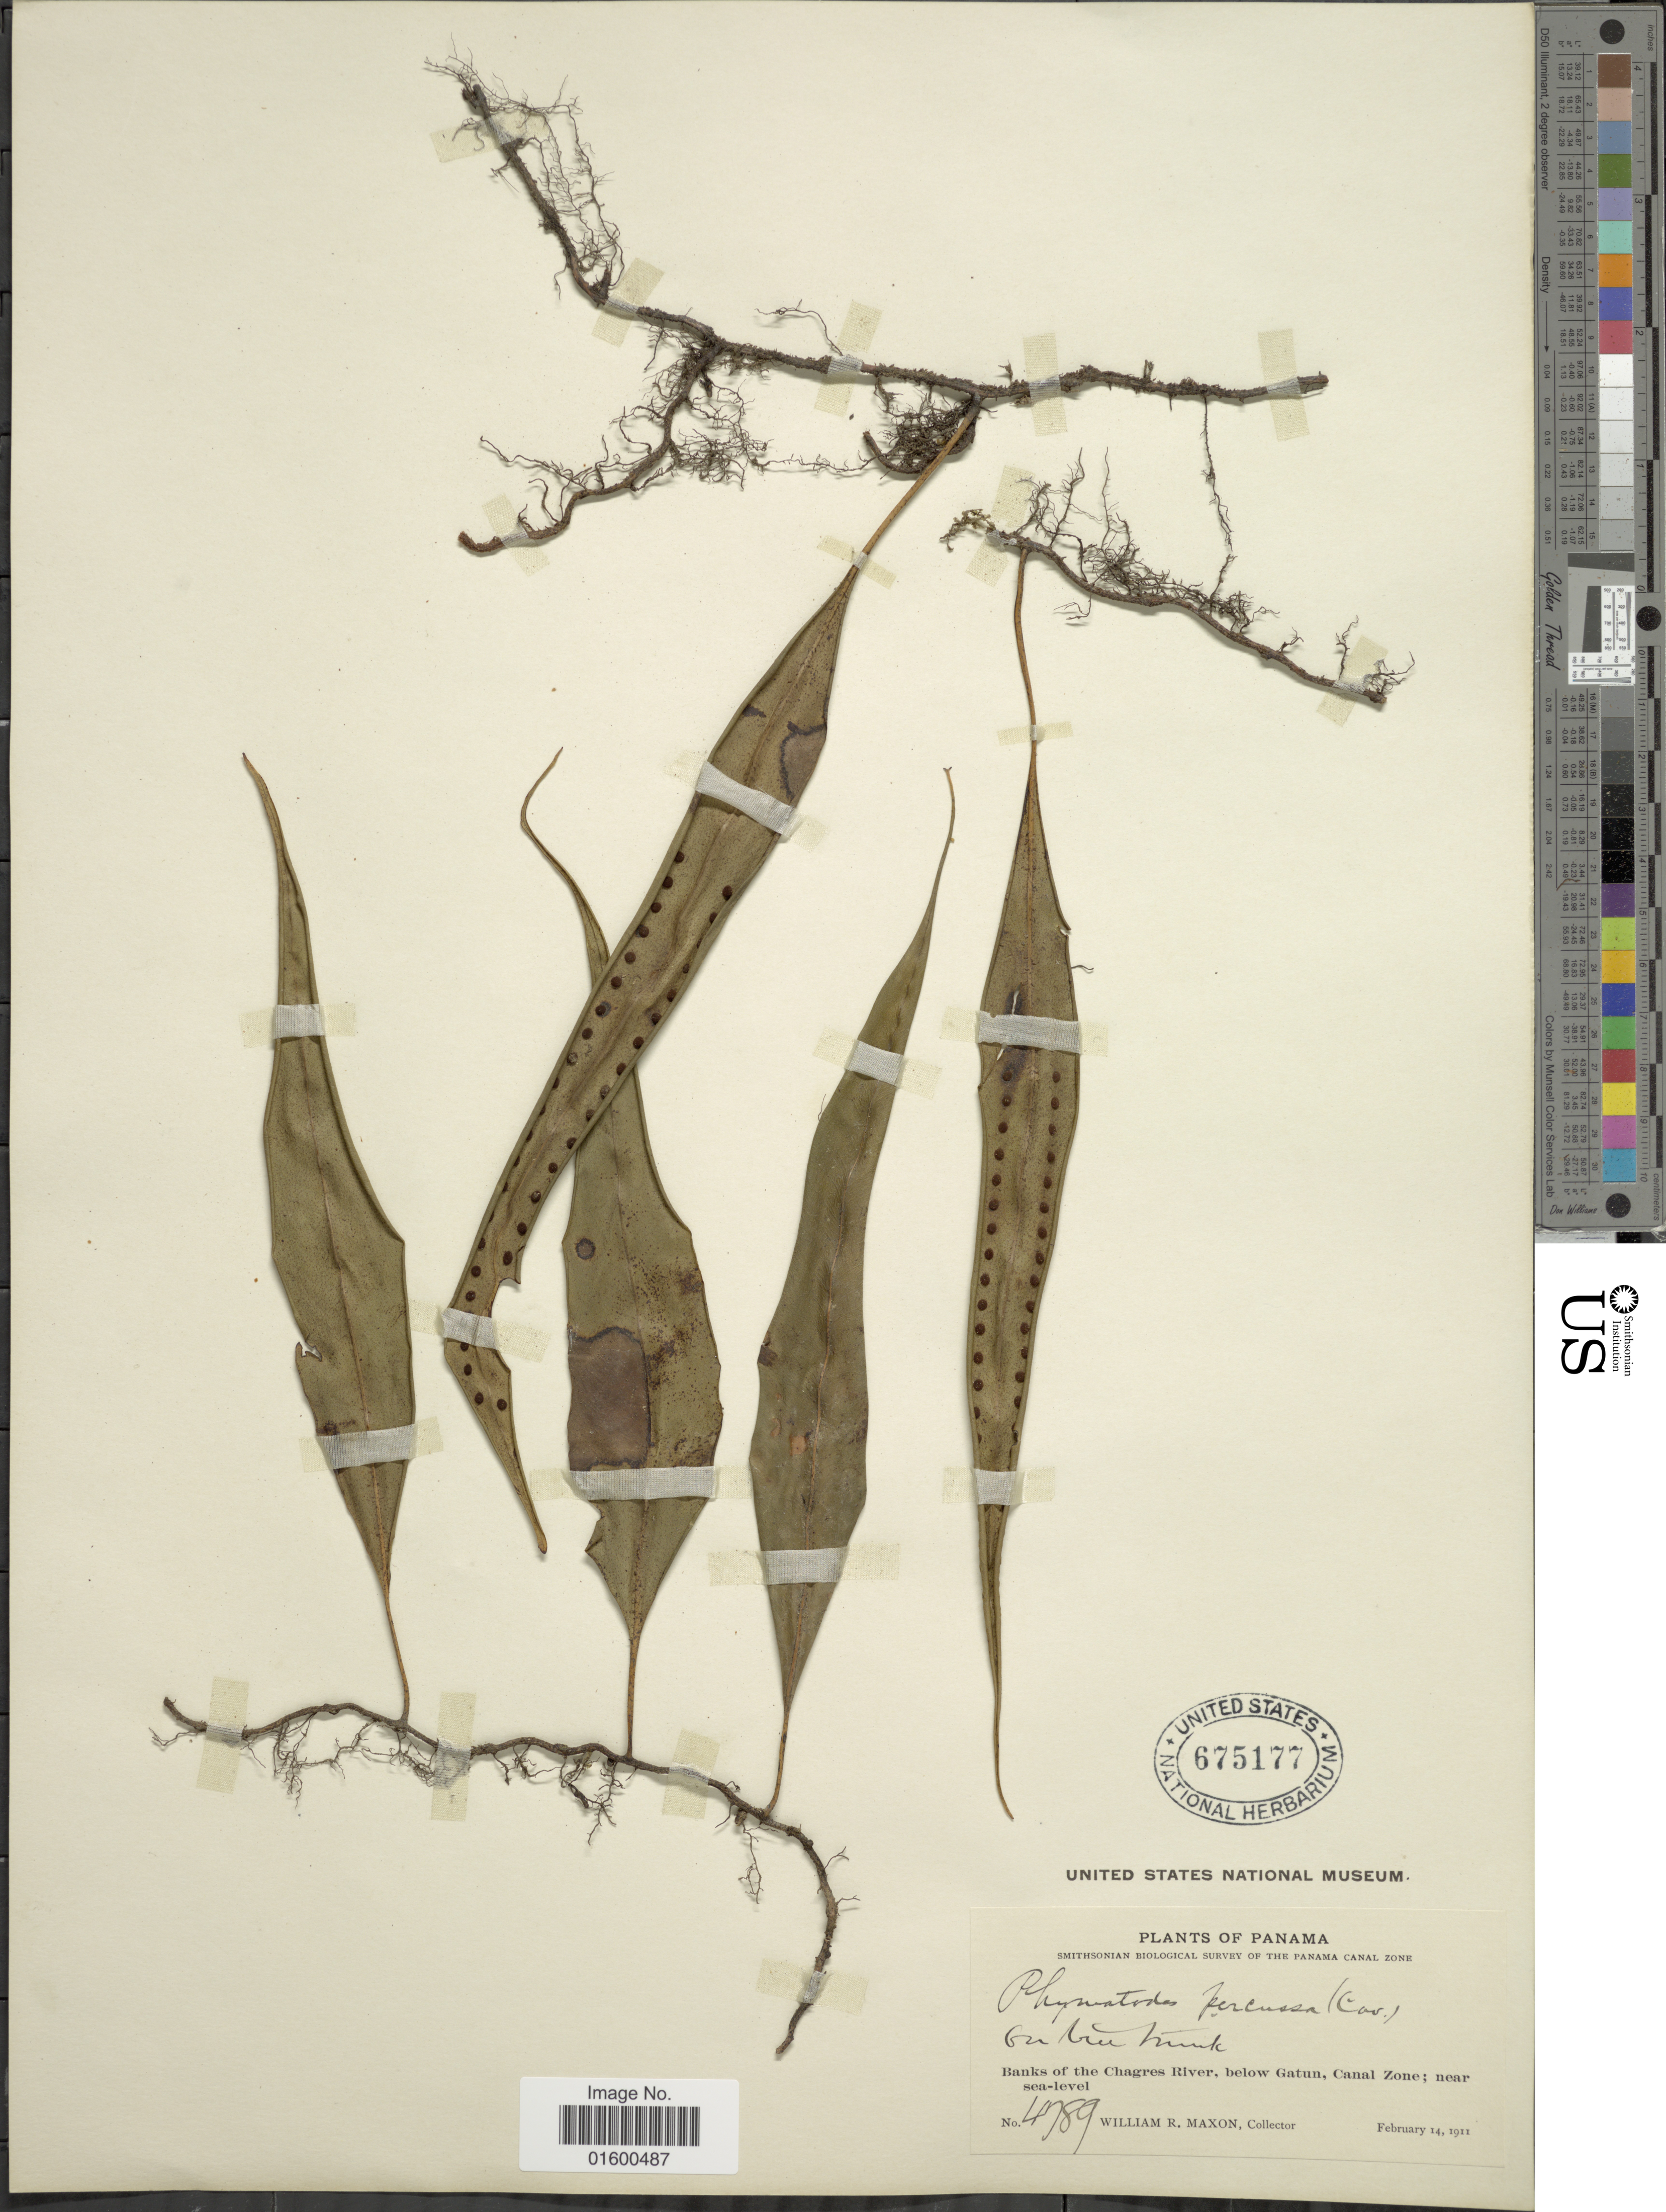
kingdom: Plantae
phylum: Tracheophyta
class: Polypodiopsida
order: Polypodiales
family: Polypodiaceae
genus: Microgramma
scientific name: Microgramma percussa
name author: (Cav.) de la Sota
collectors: W. R. Maxon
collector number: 4789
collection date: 1911-02-14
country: Panama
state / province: Colón / Panamá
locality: Banks of the Chagres River, below Gatun, Canal Zone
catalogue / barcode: US 675177